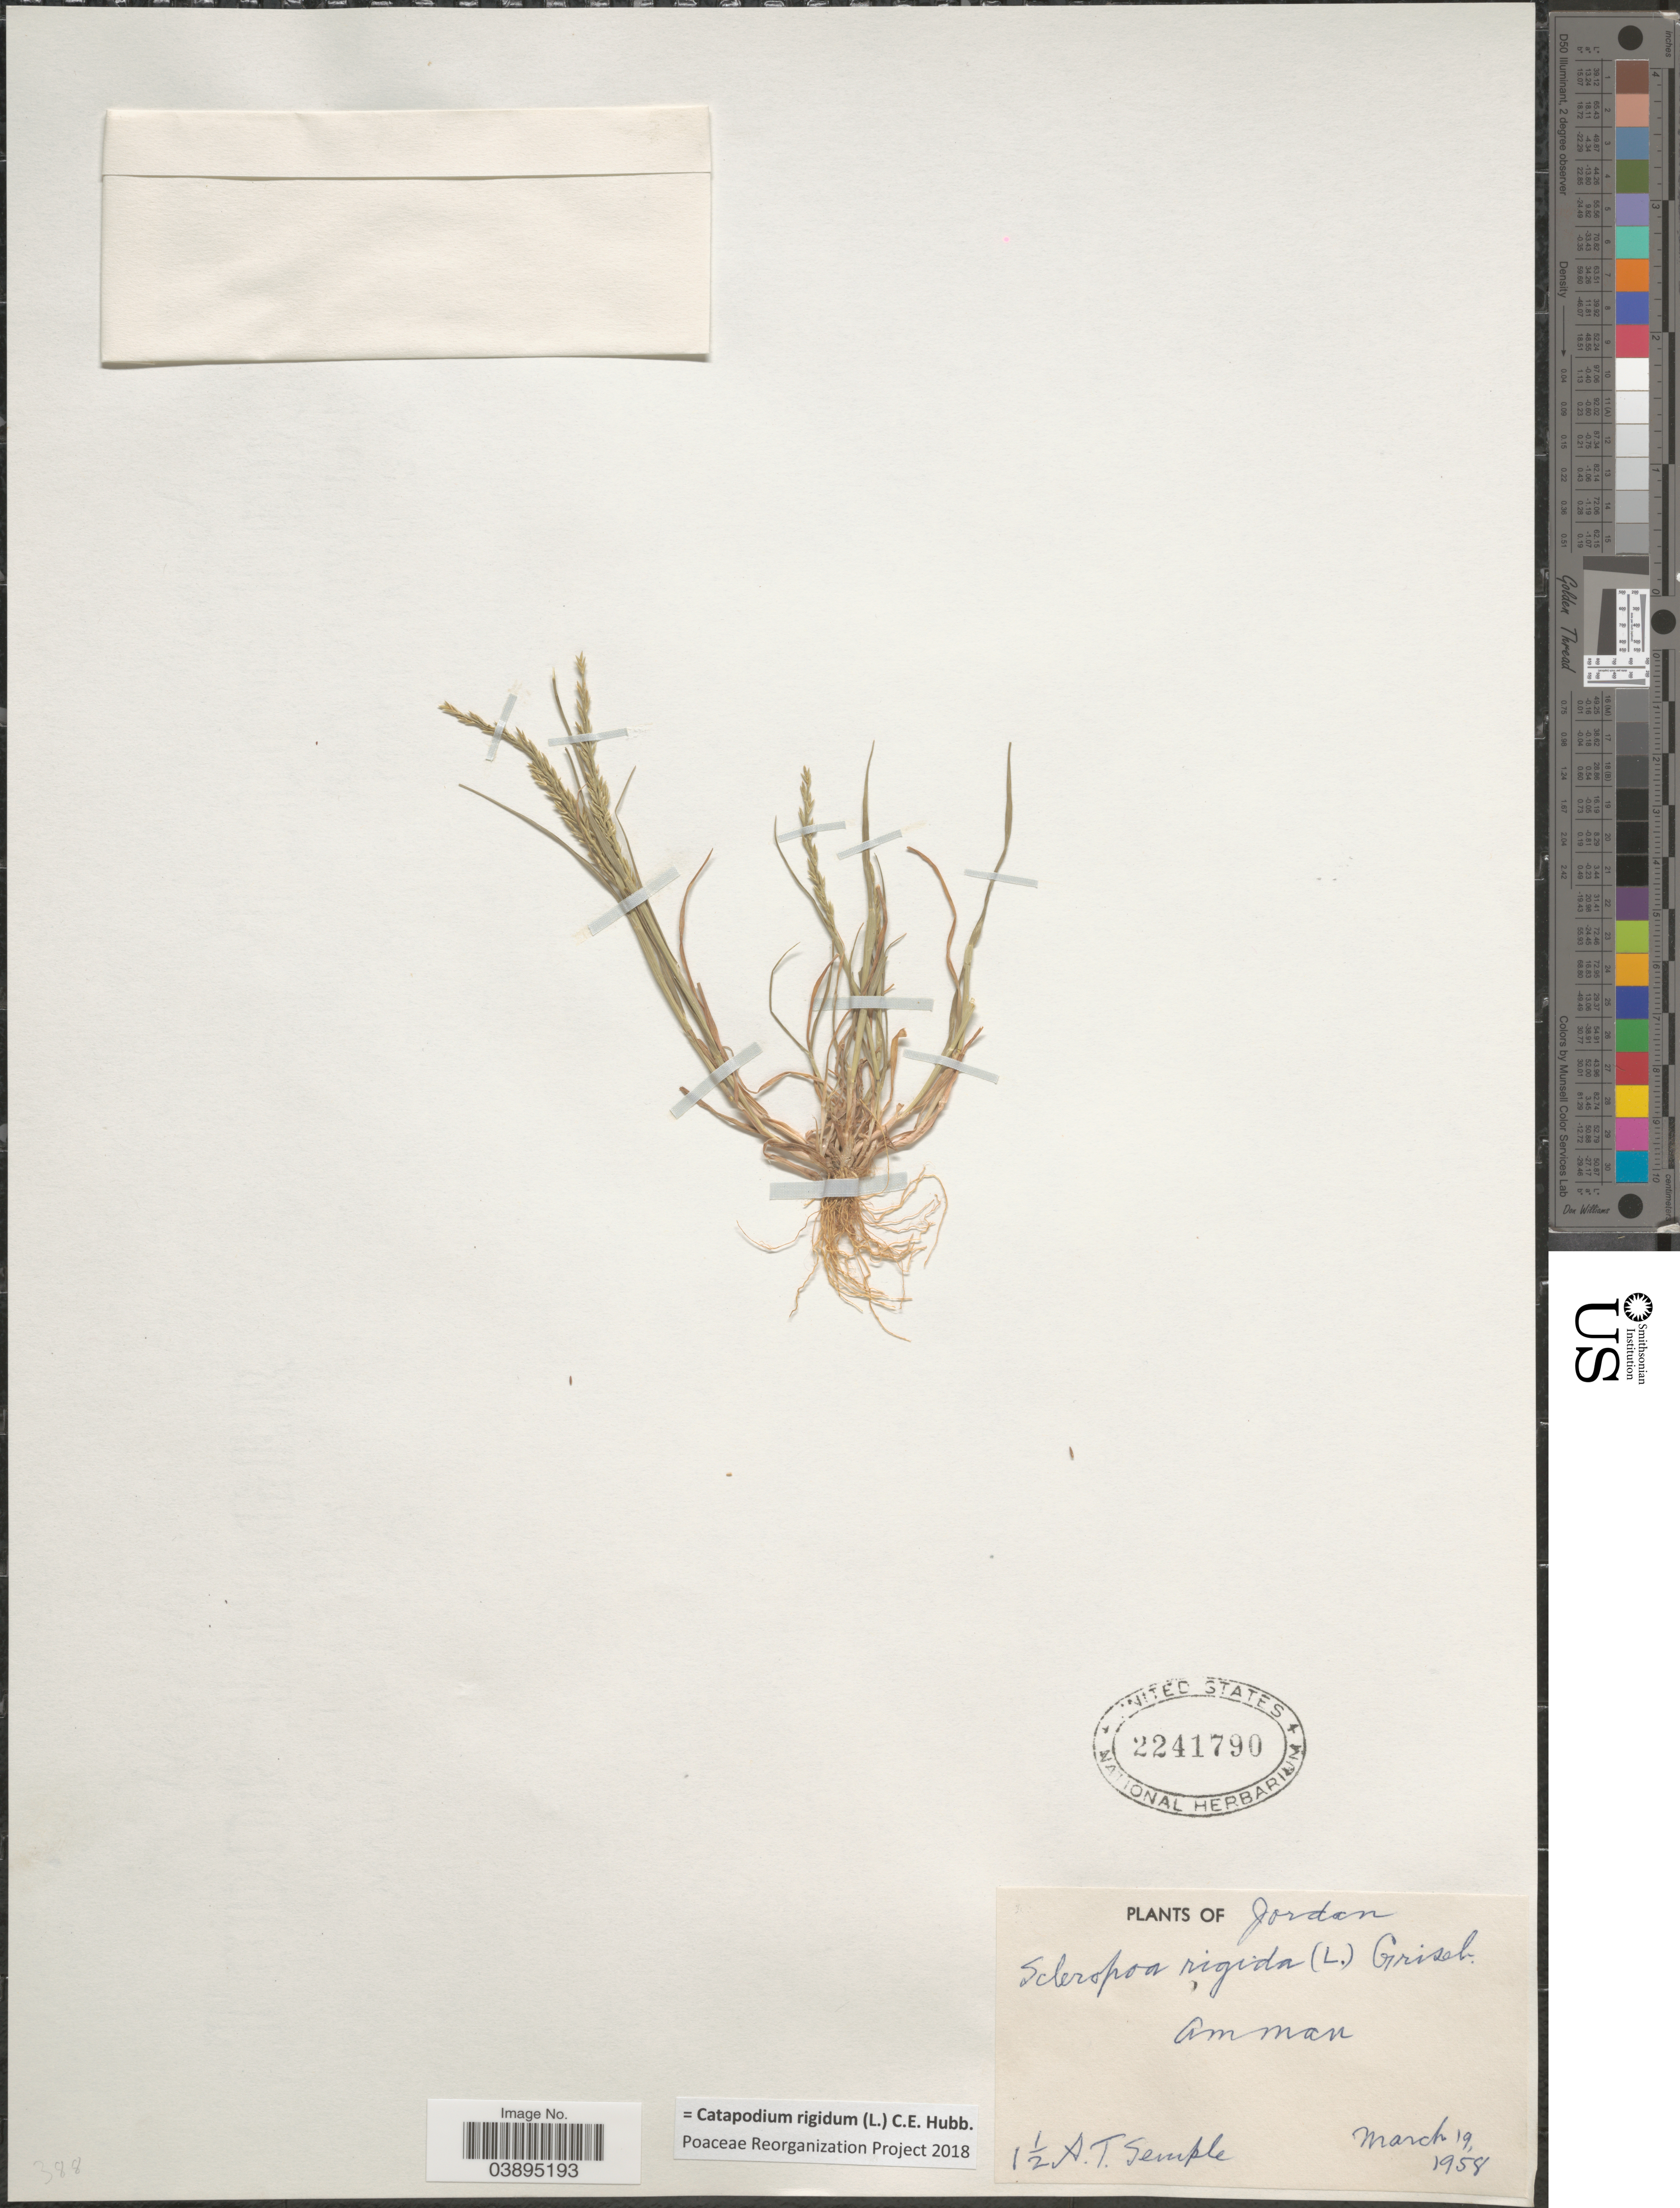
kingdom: Plantae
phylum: Tracheophyta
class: Liliopsida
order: Poales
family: Poaceae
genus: Catapodium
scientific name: Catapodium rigidum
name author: (L.) C.E. Hubb.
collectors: A. Semple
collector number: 1½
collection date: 1958-03-19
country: Jordan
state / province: Amman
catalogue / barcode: US 2241790